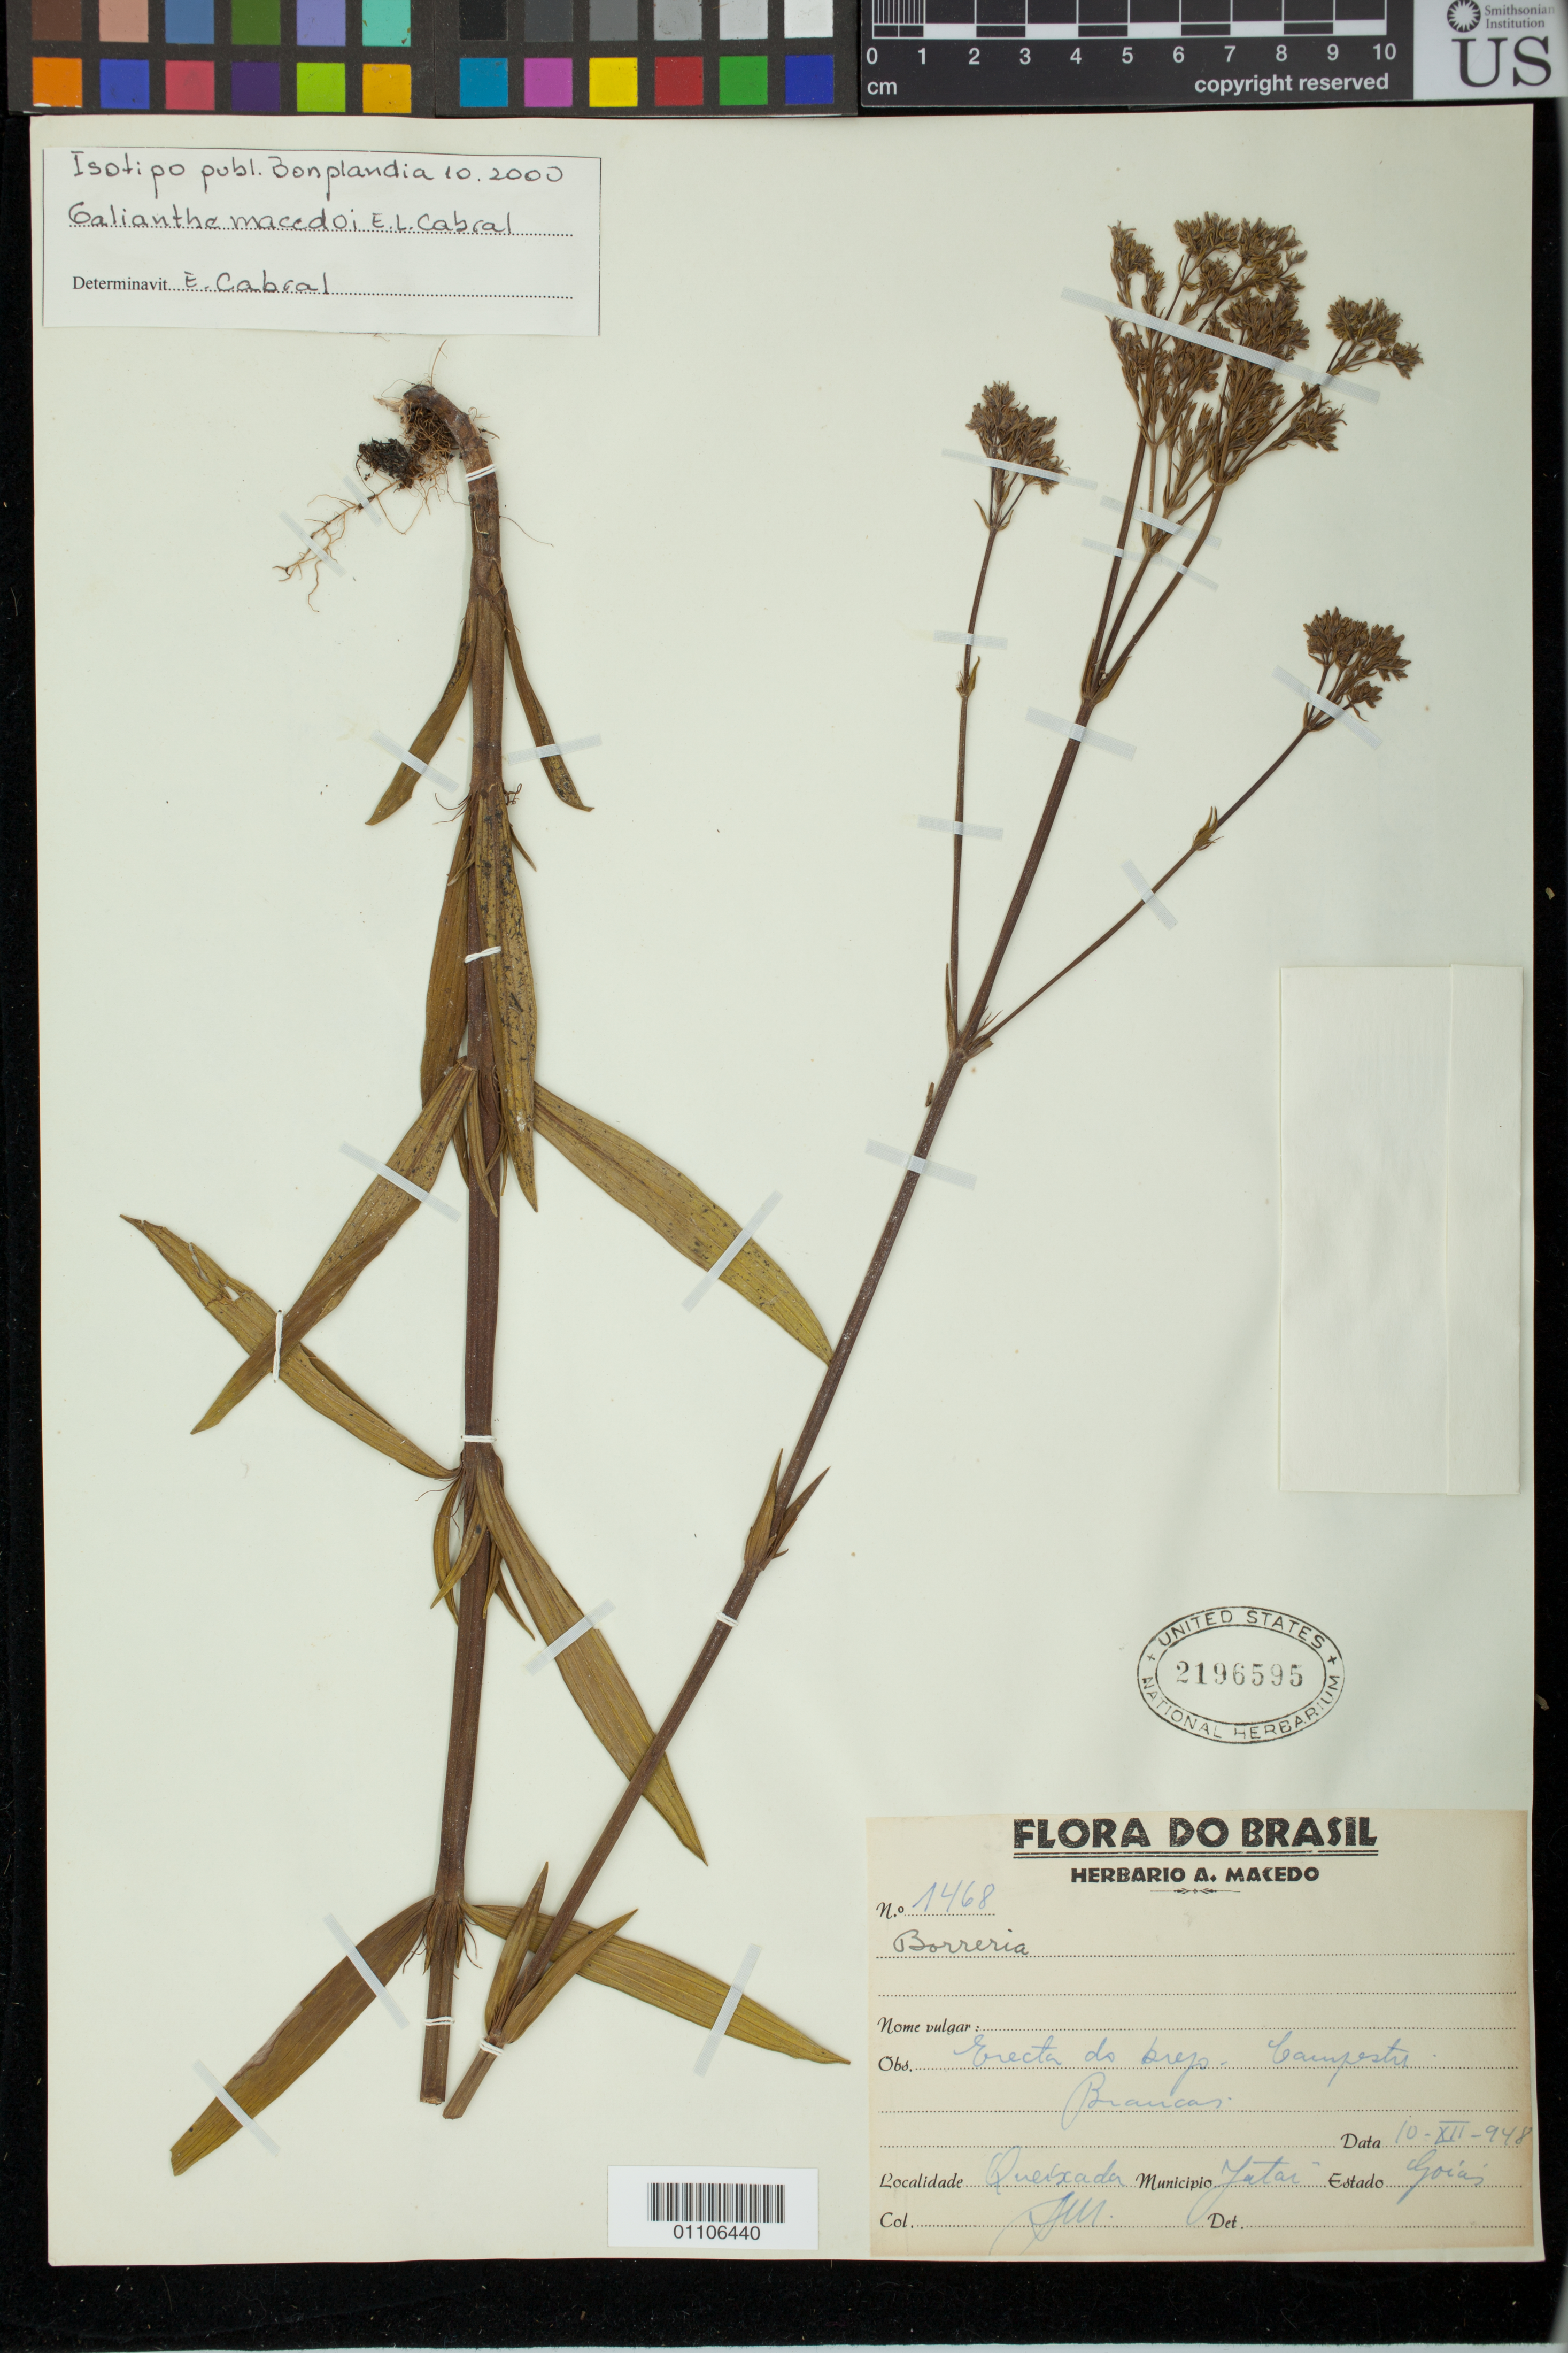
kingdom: Plantae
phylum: Tracheophyta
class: Magnoliopsida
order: Gentianales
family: Rubiaceae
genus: Galianthe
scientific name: Galianthe macedoi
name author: E.L. Cabral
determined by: Cabral, E. L.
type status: Isotype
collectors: A. Macedo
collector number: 1468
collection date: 1948-12-10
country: Brazil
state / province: Goiás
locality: Queixada, municipio Jatai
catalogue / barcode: US 2196595